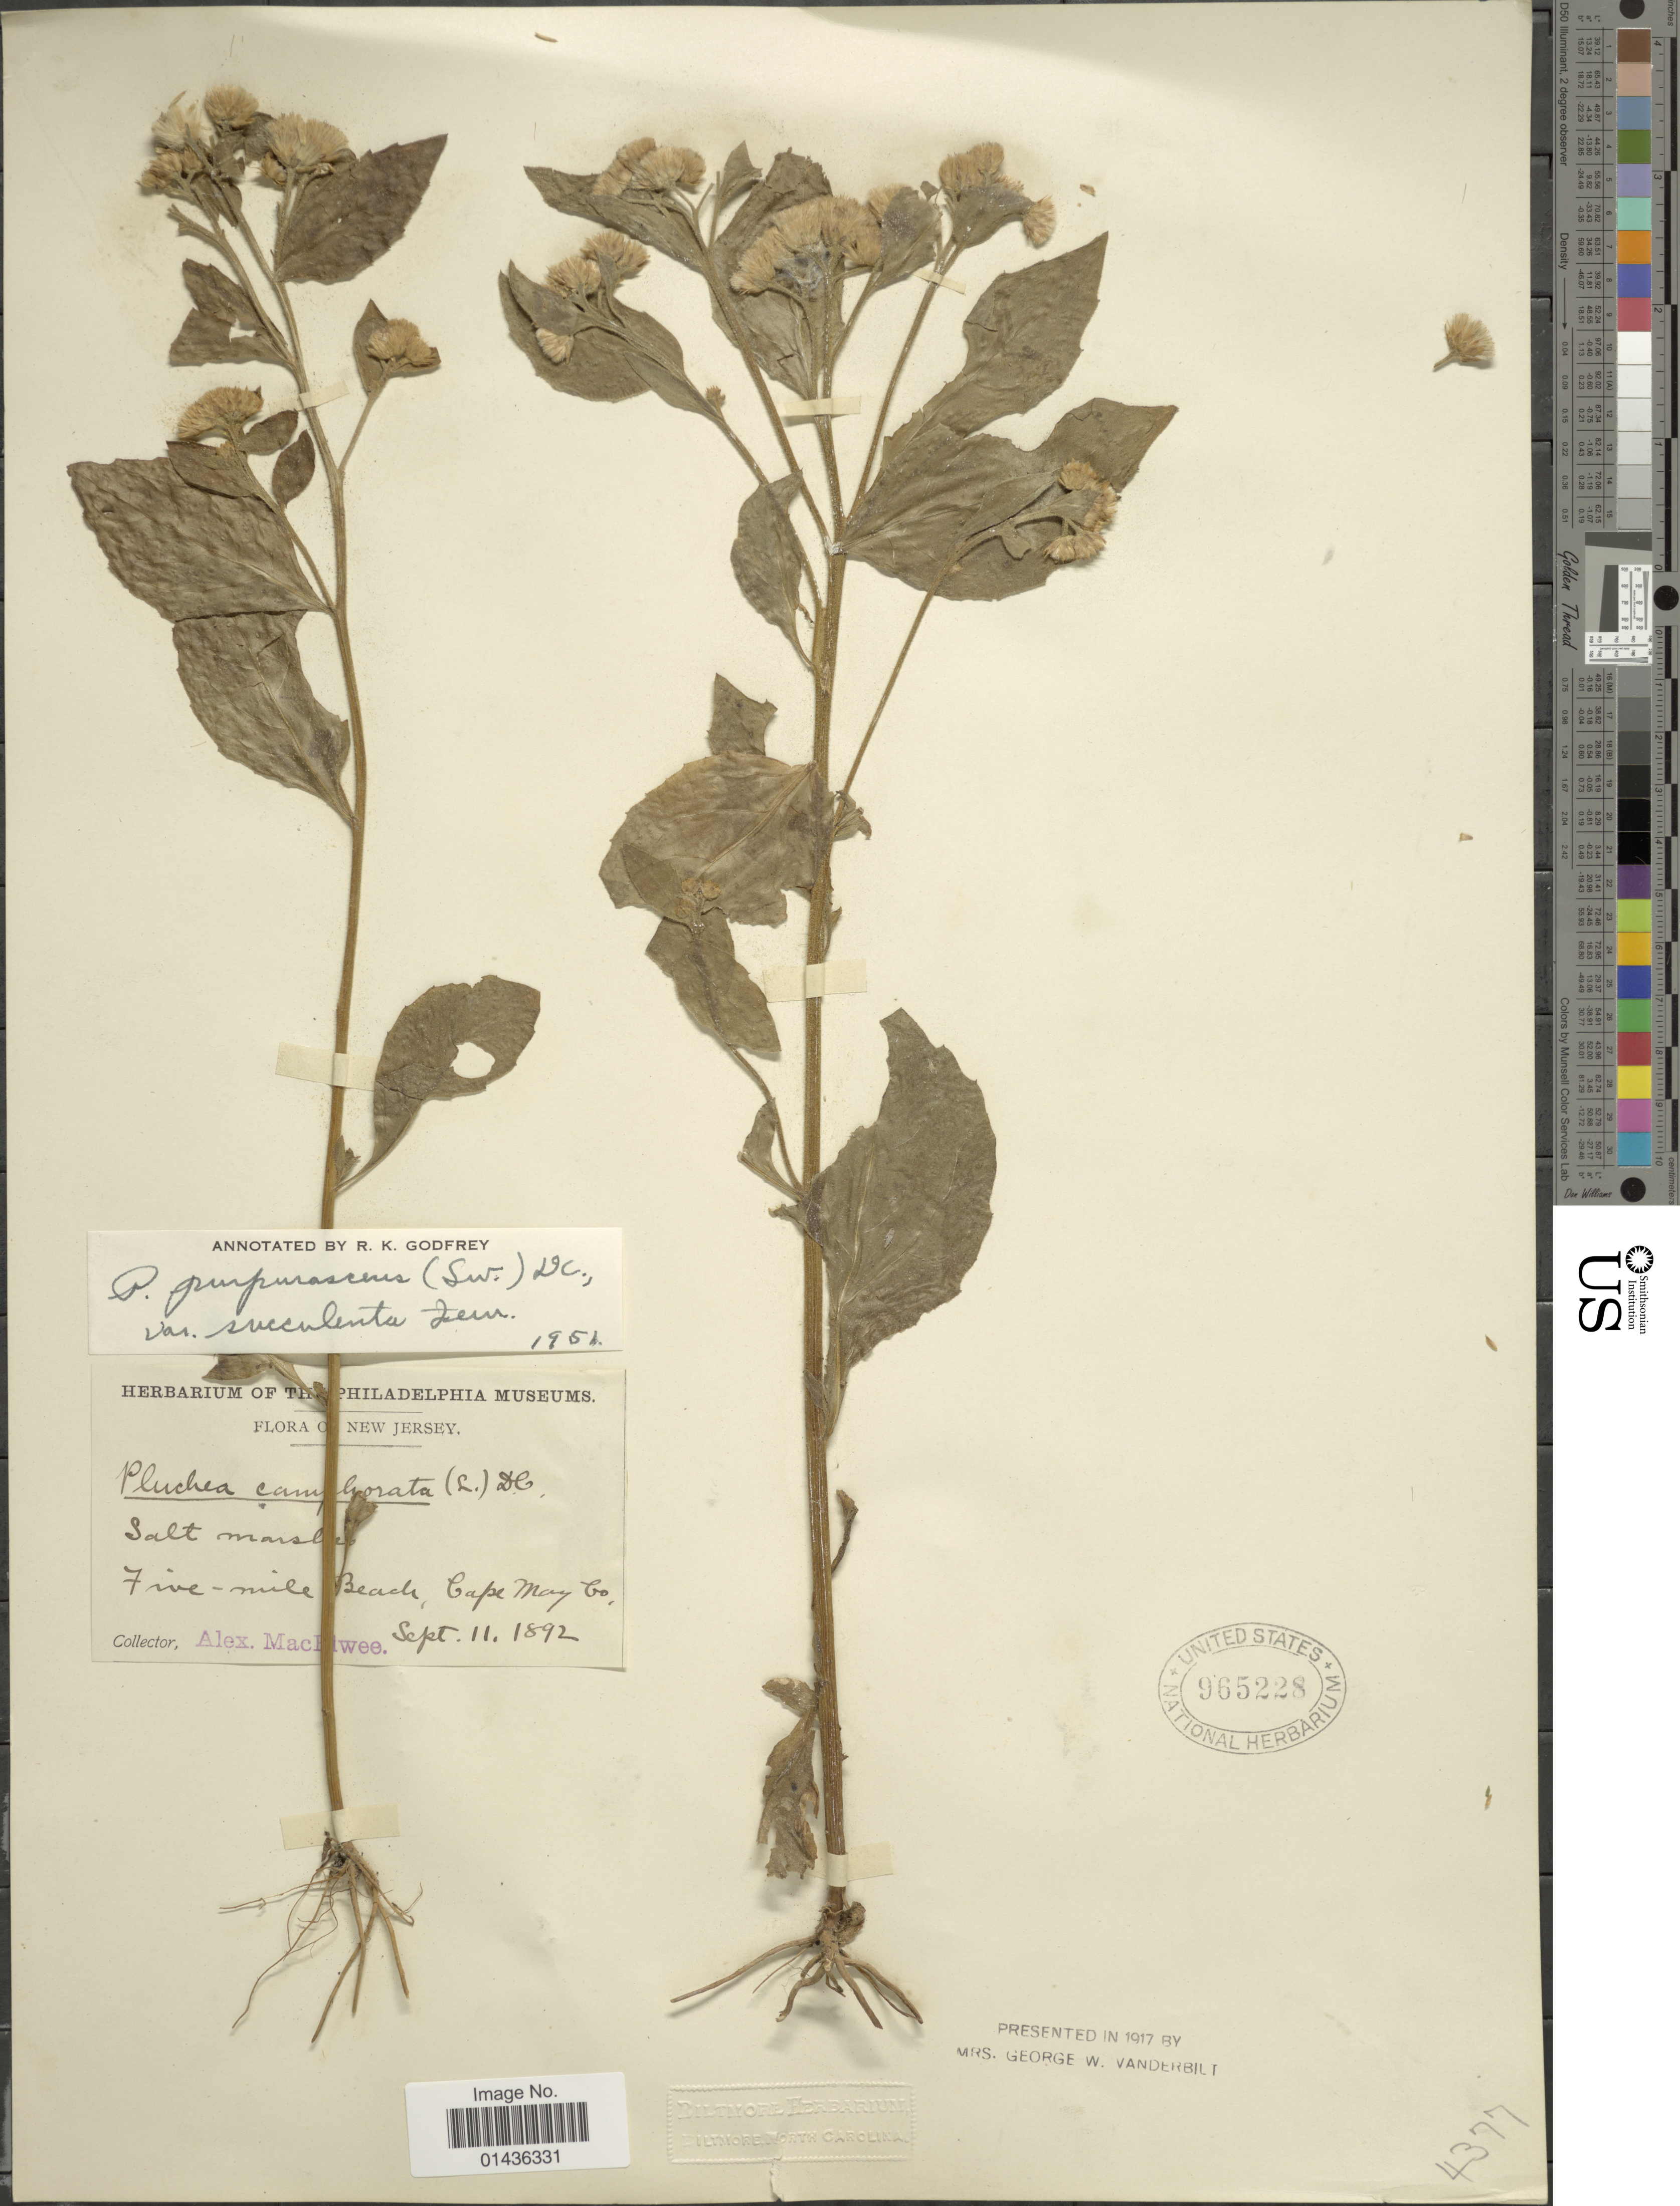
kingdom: Plantae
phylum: Tracheophyta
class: Magnoliopsida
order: Asterales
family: Asteraceae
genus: Pluchea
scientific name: Pluchea odorata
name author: (L.) Cass.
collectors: A. MacElwee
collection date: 1892-09-11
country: United States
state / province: New Jersey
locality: Five-mile Beach, Cape May Co.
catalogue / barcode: US 965228